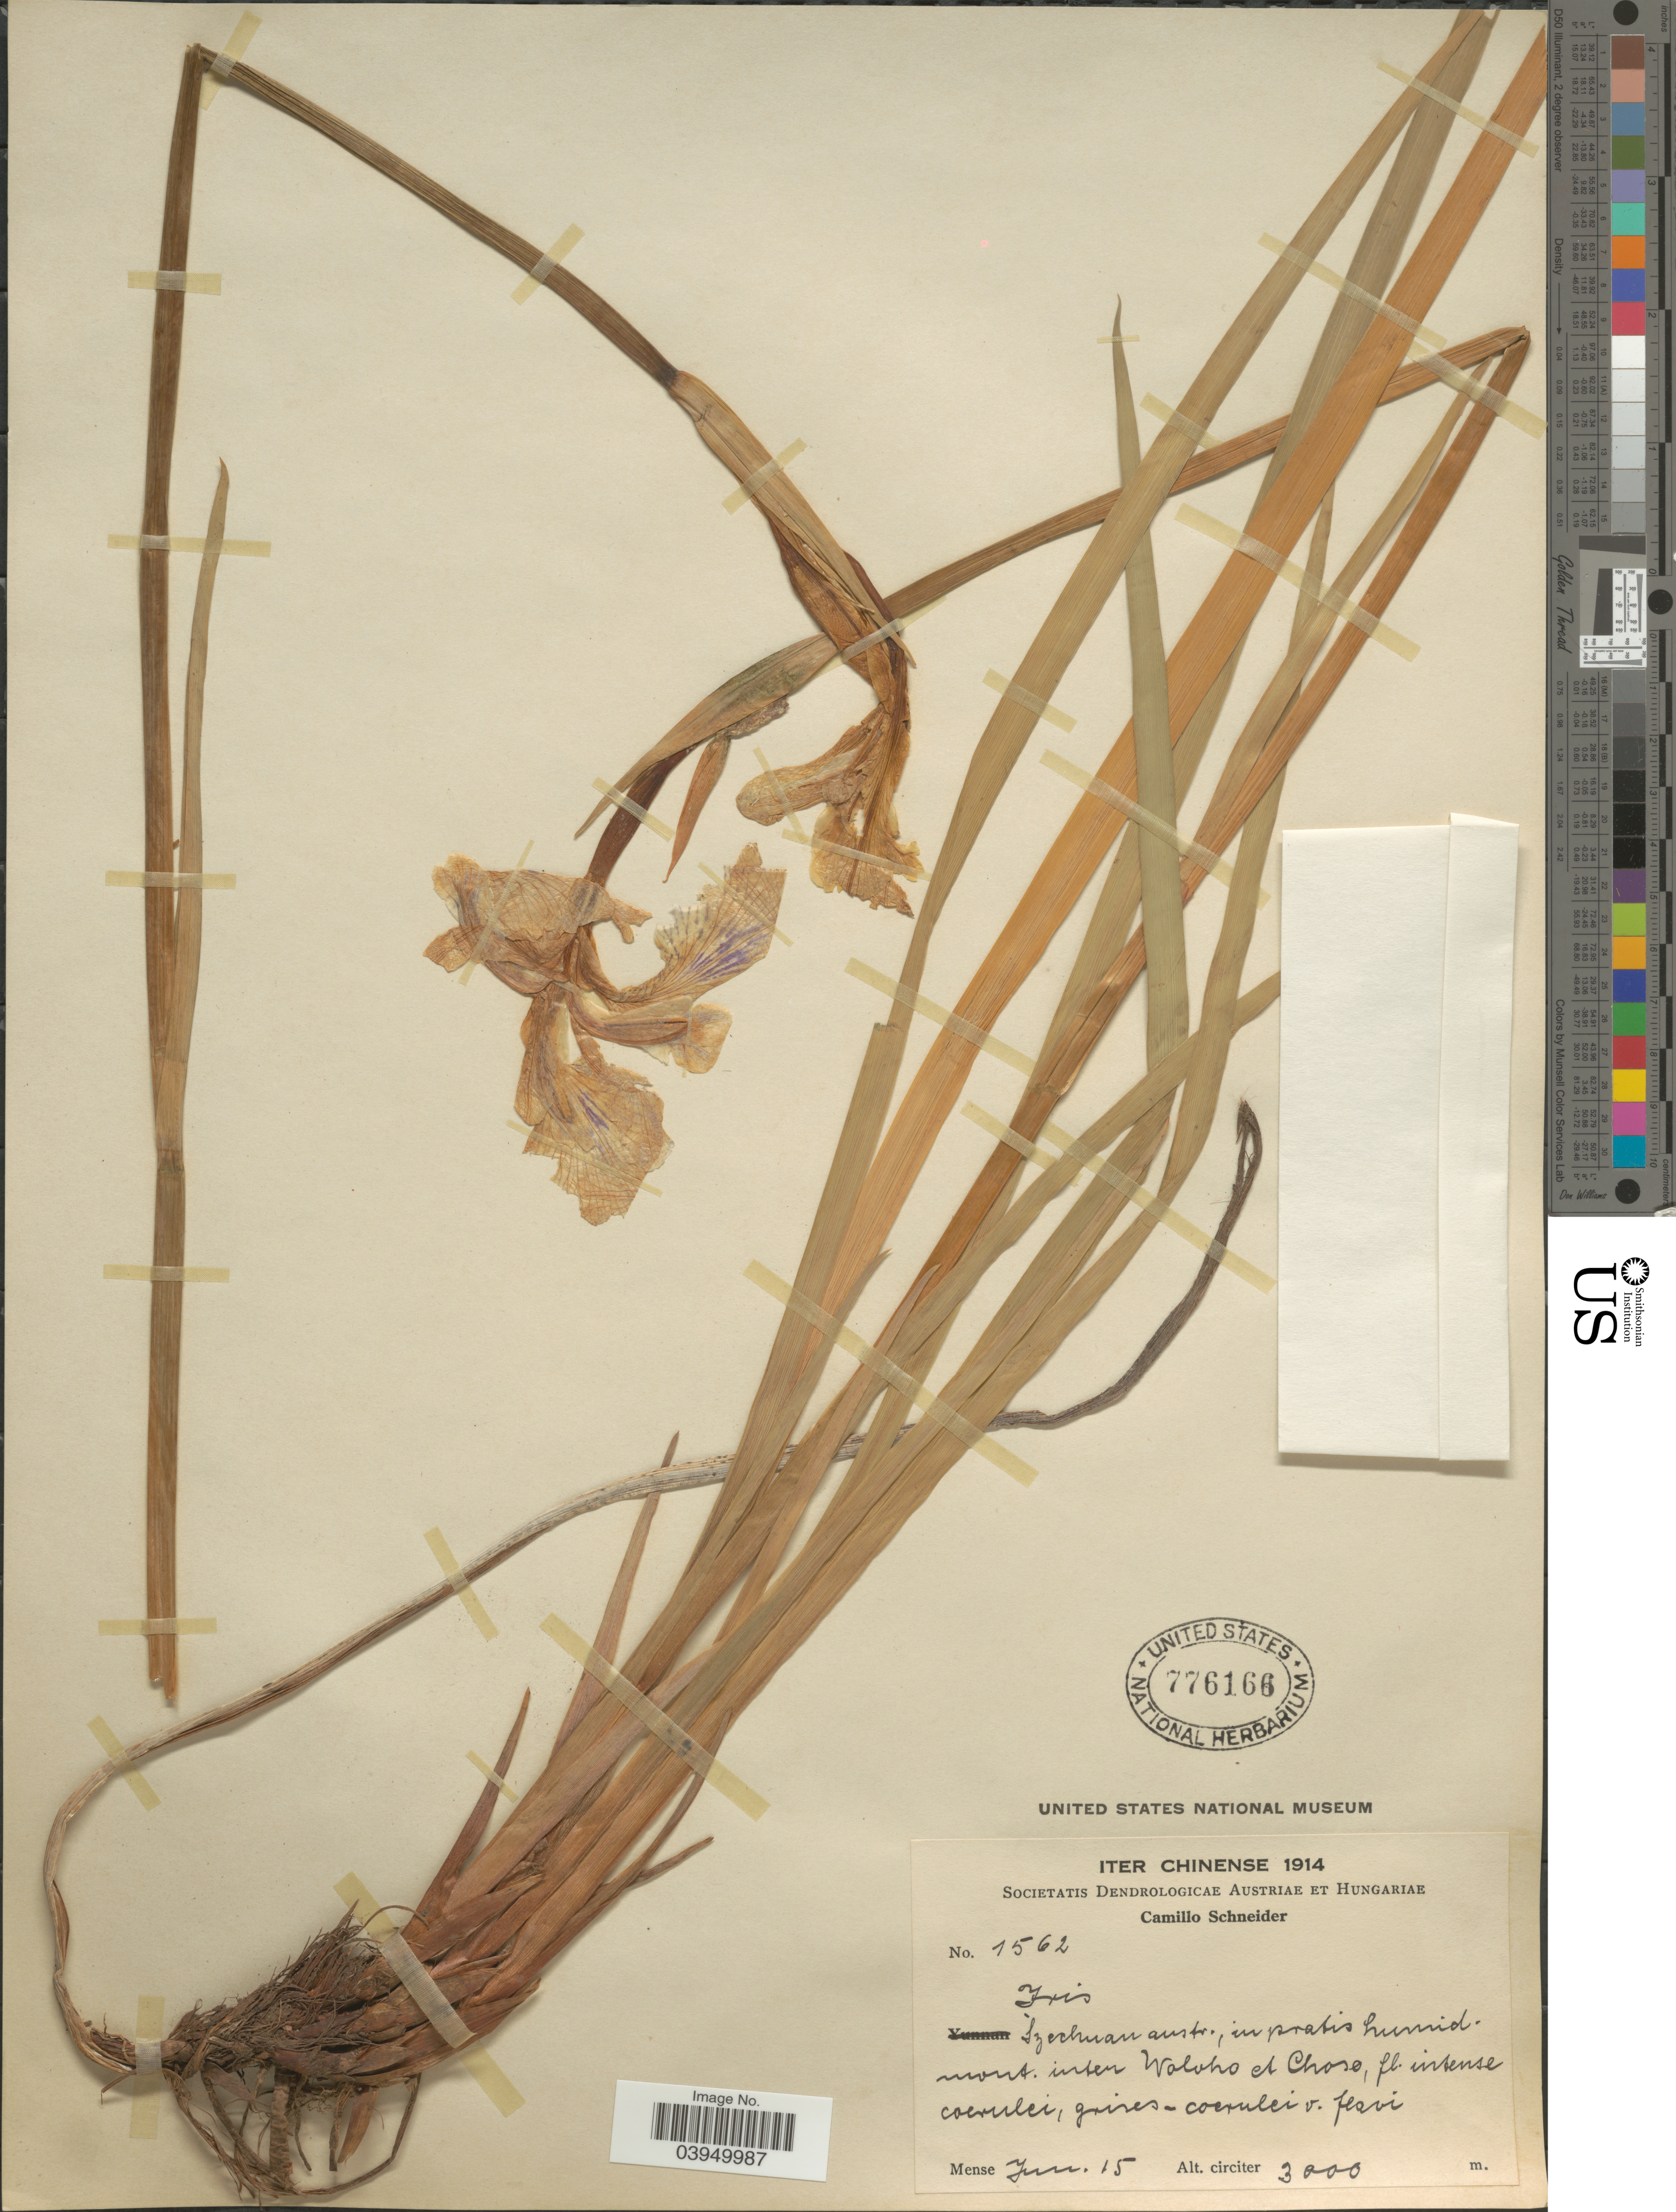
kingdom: Plantae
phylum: Tracheophyta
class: Liliopsida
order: Asparagales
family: Iridaceae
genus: Iris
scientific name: Iris sp.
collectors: C. K. Schneider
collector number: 1562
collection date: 1914-06-15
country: China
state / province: Sichuan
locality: Iter Chinense. Szechuan austr., in pratis humid mont. inter Woloho et Choso.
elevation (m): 3000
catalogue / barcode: US 776166